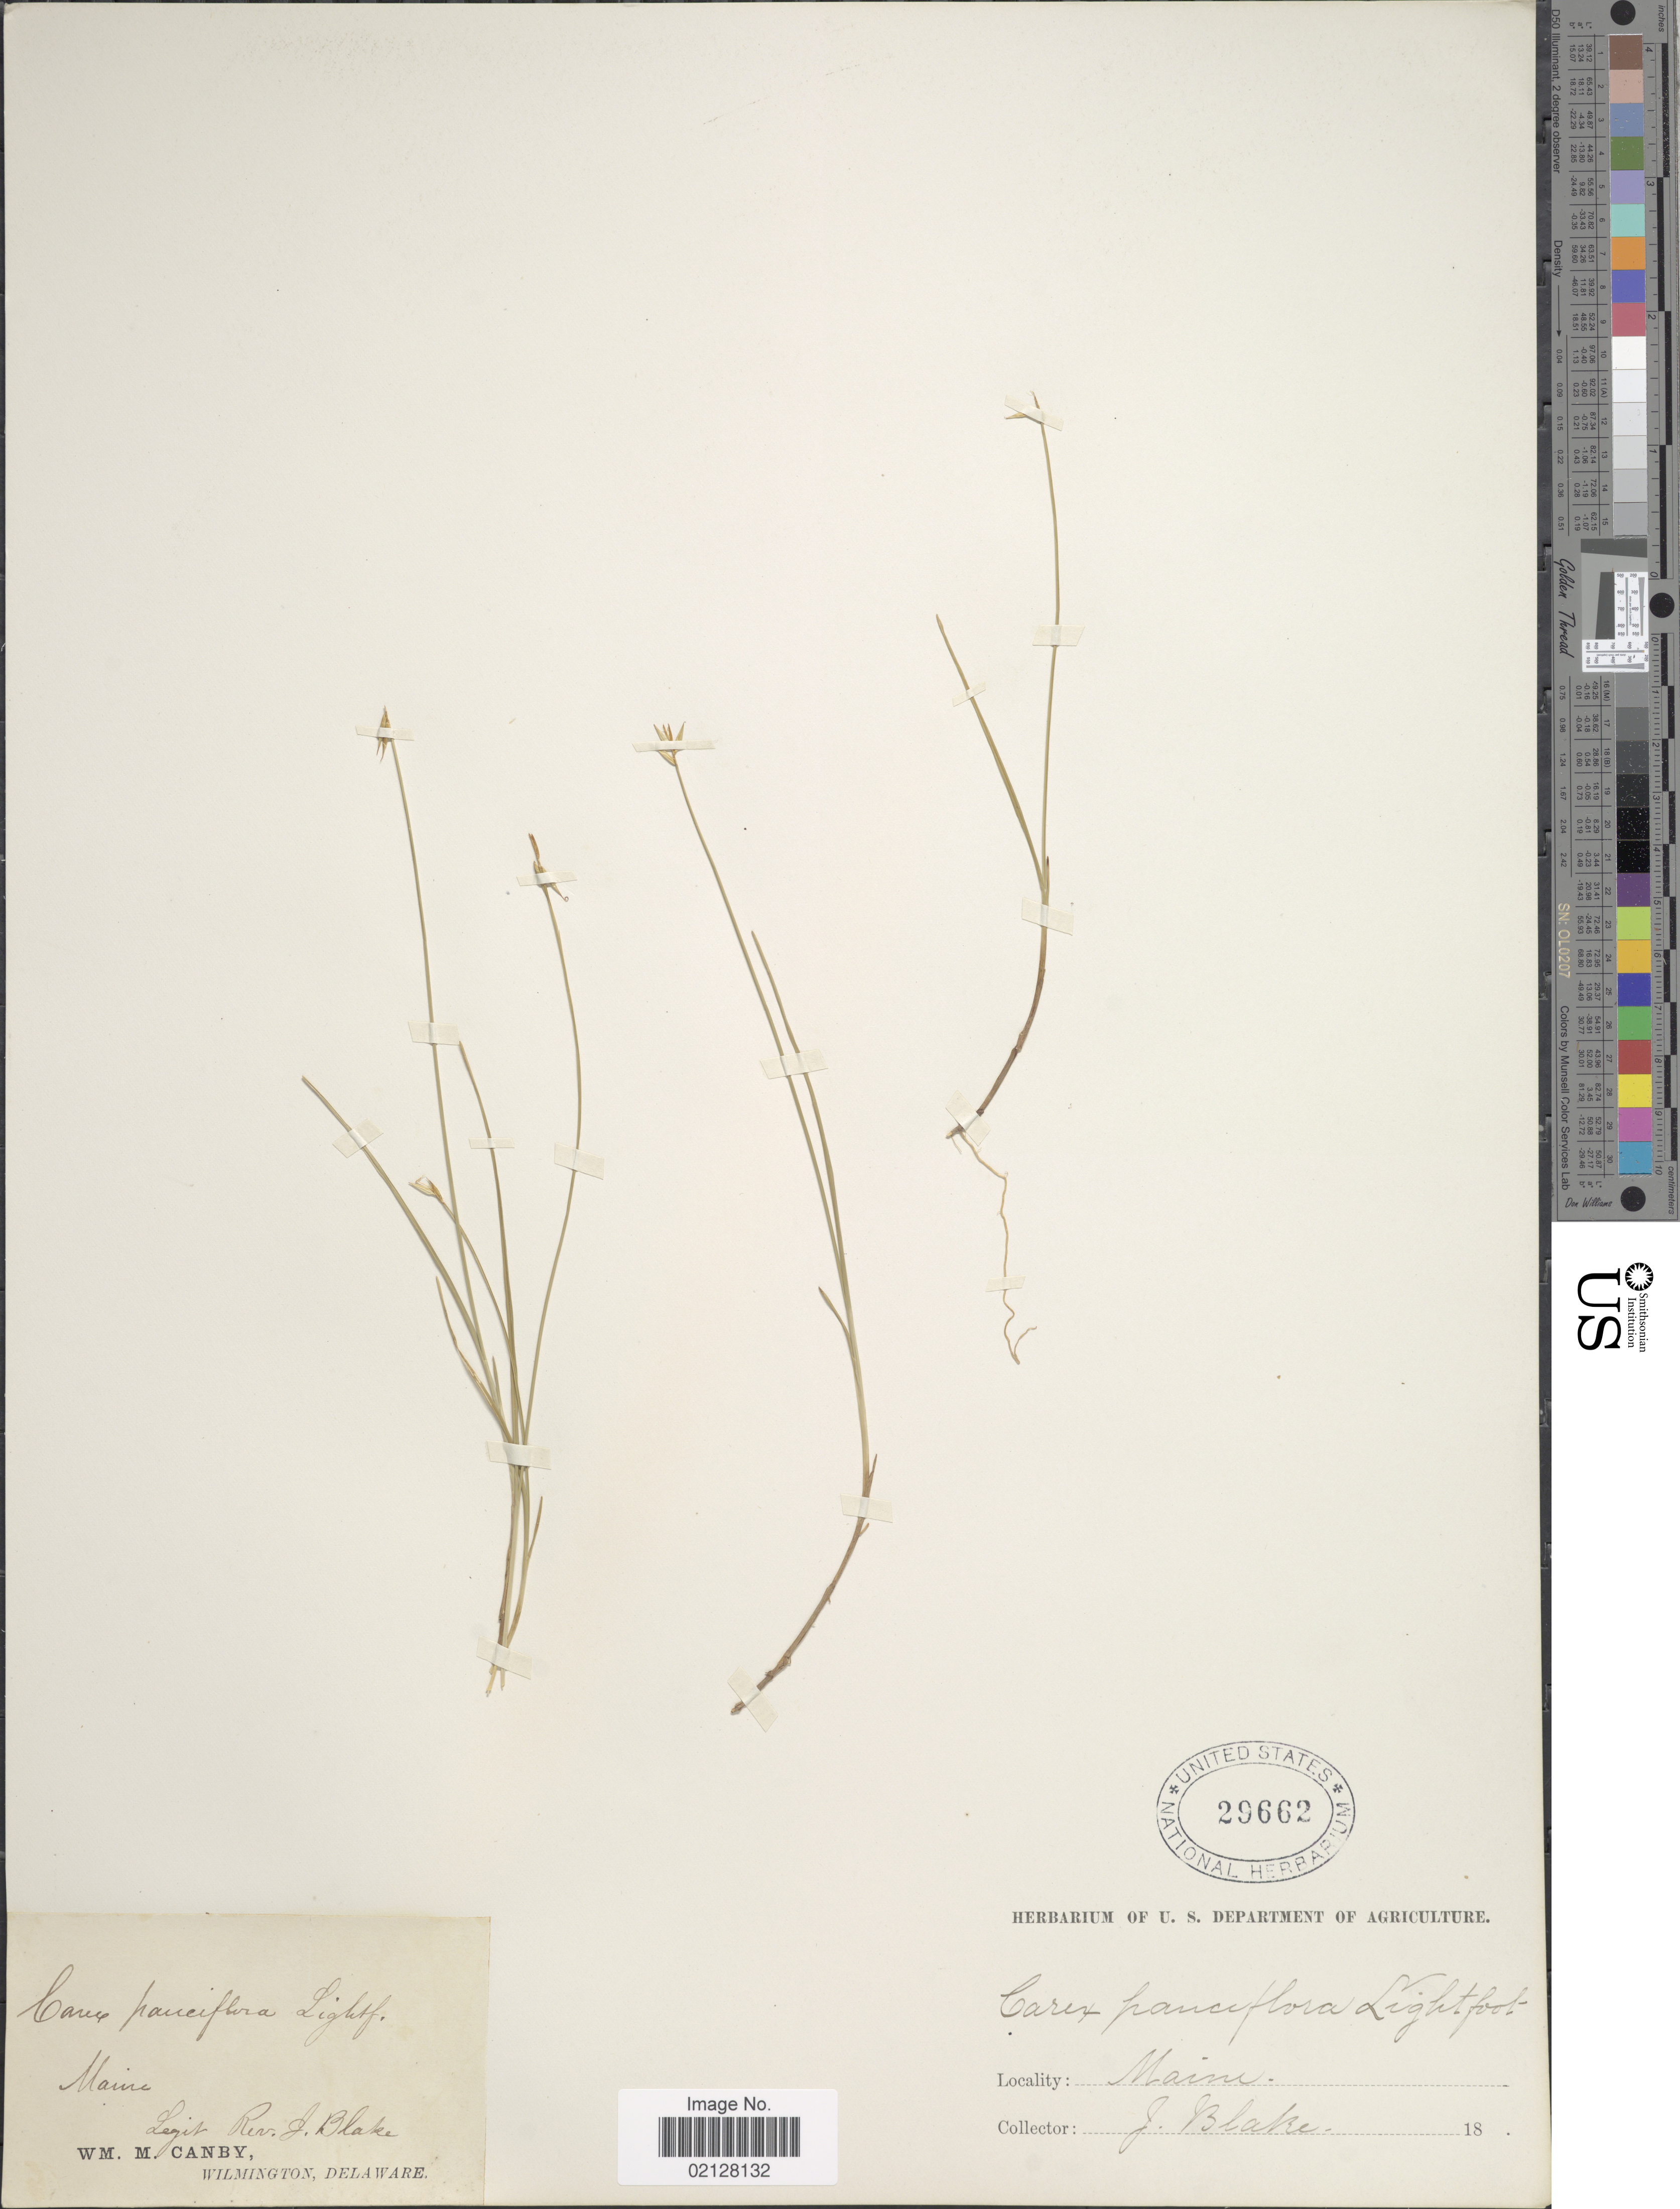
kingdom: Plantae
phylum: Tracheophyta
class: Liliopsida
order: Poales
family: Cyperaceae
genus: Carex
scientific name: Carex pauciflora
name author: Lightf.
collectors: J. Blake & W. M. Canby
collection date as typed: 18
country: United States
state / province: Maine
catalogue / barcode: US 29662